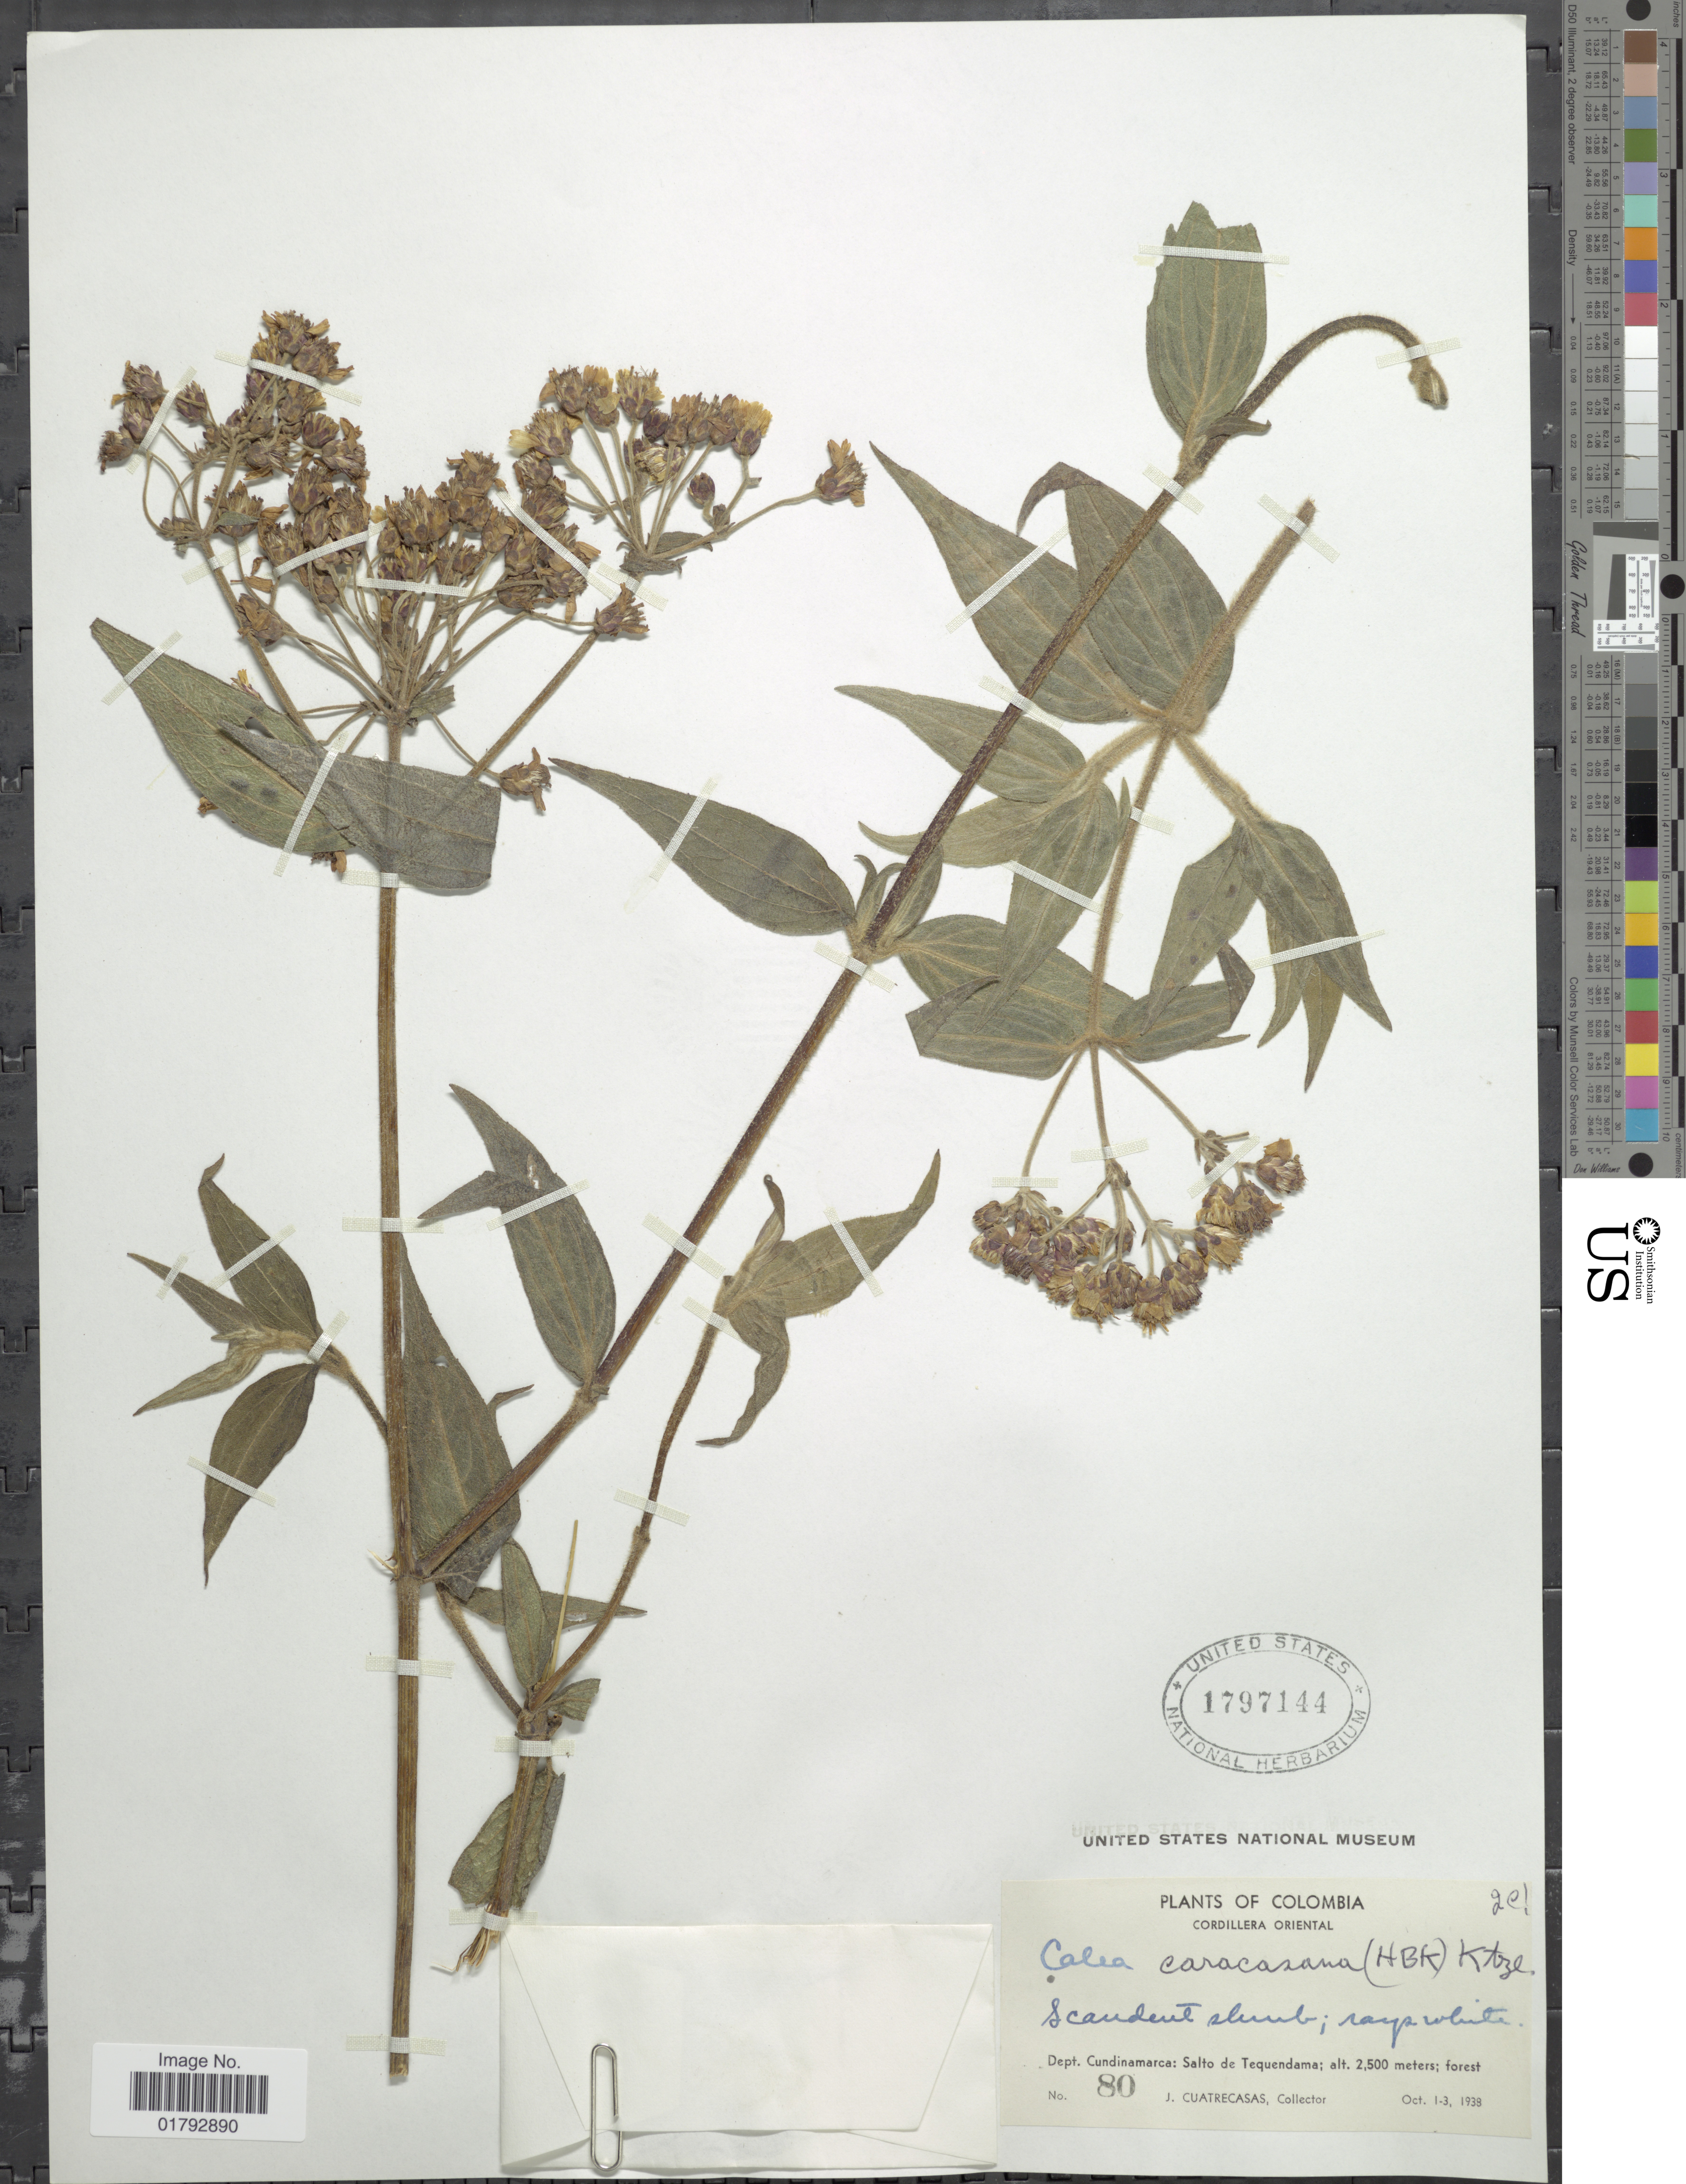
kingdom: Plantae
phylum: Tracheophyta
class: Magnoliopsida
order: Asterales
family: Asteraceae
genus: Alloispermum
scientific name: Alloispermum caracasanum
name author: (Kunth) H. Rob.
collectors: J. Cuatrecasas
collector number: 80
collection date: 1938-10-01/1938-10-03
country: Colombia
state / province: Cundinamarca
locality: Dept. Cundinamarca: Salto de Tequendama. Cordillera Oriental.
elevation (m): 2500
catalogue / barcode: US 1797144